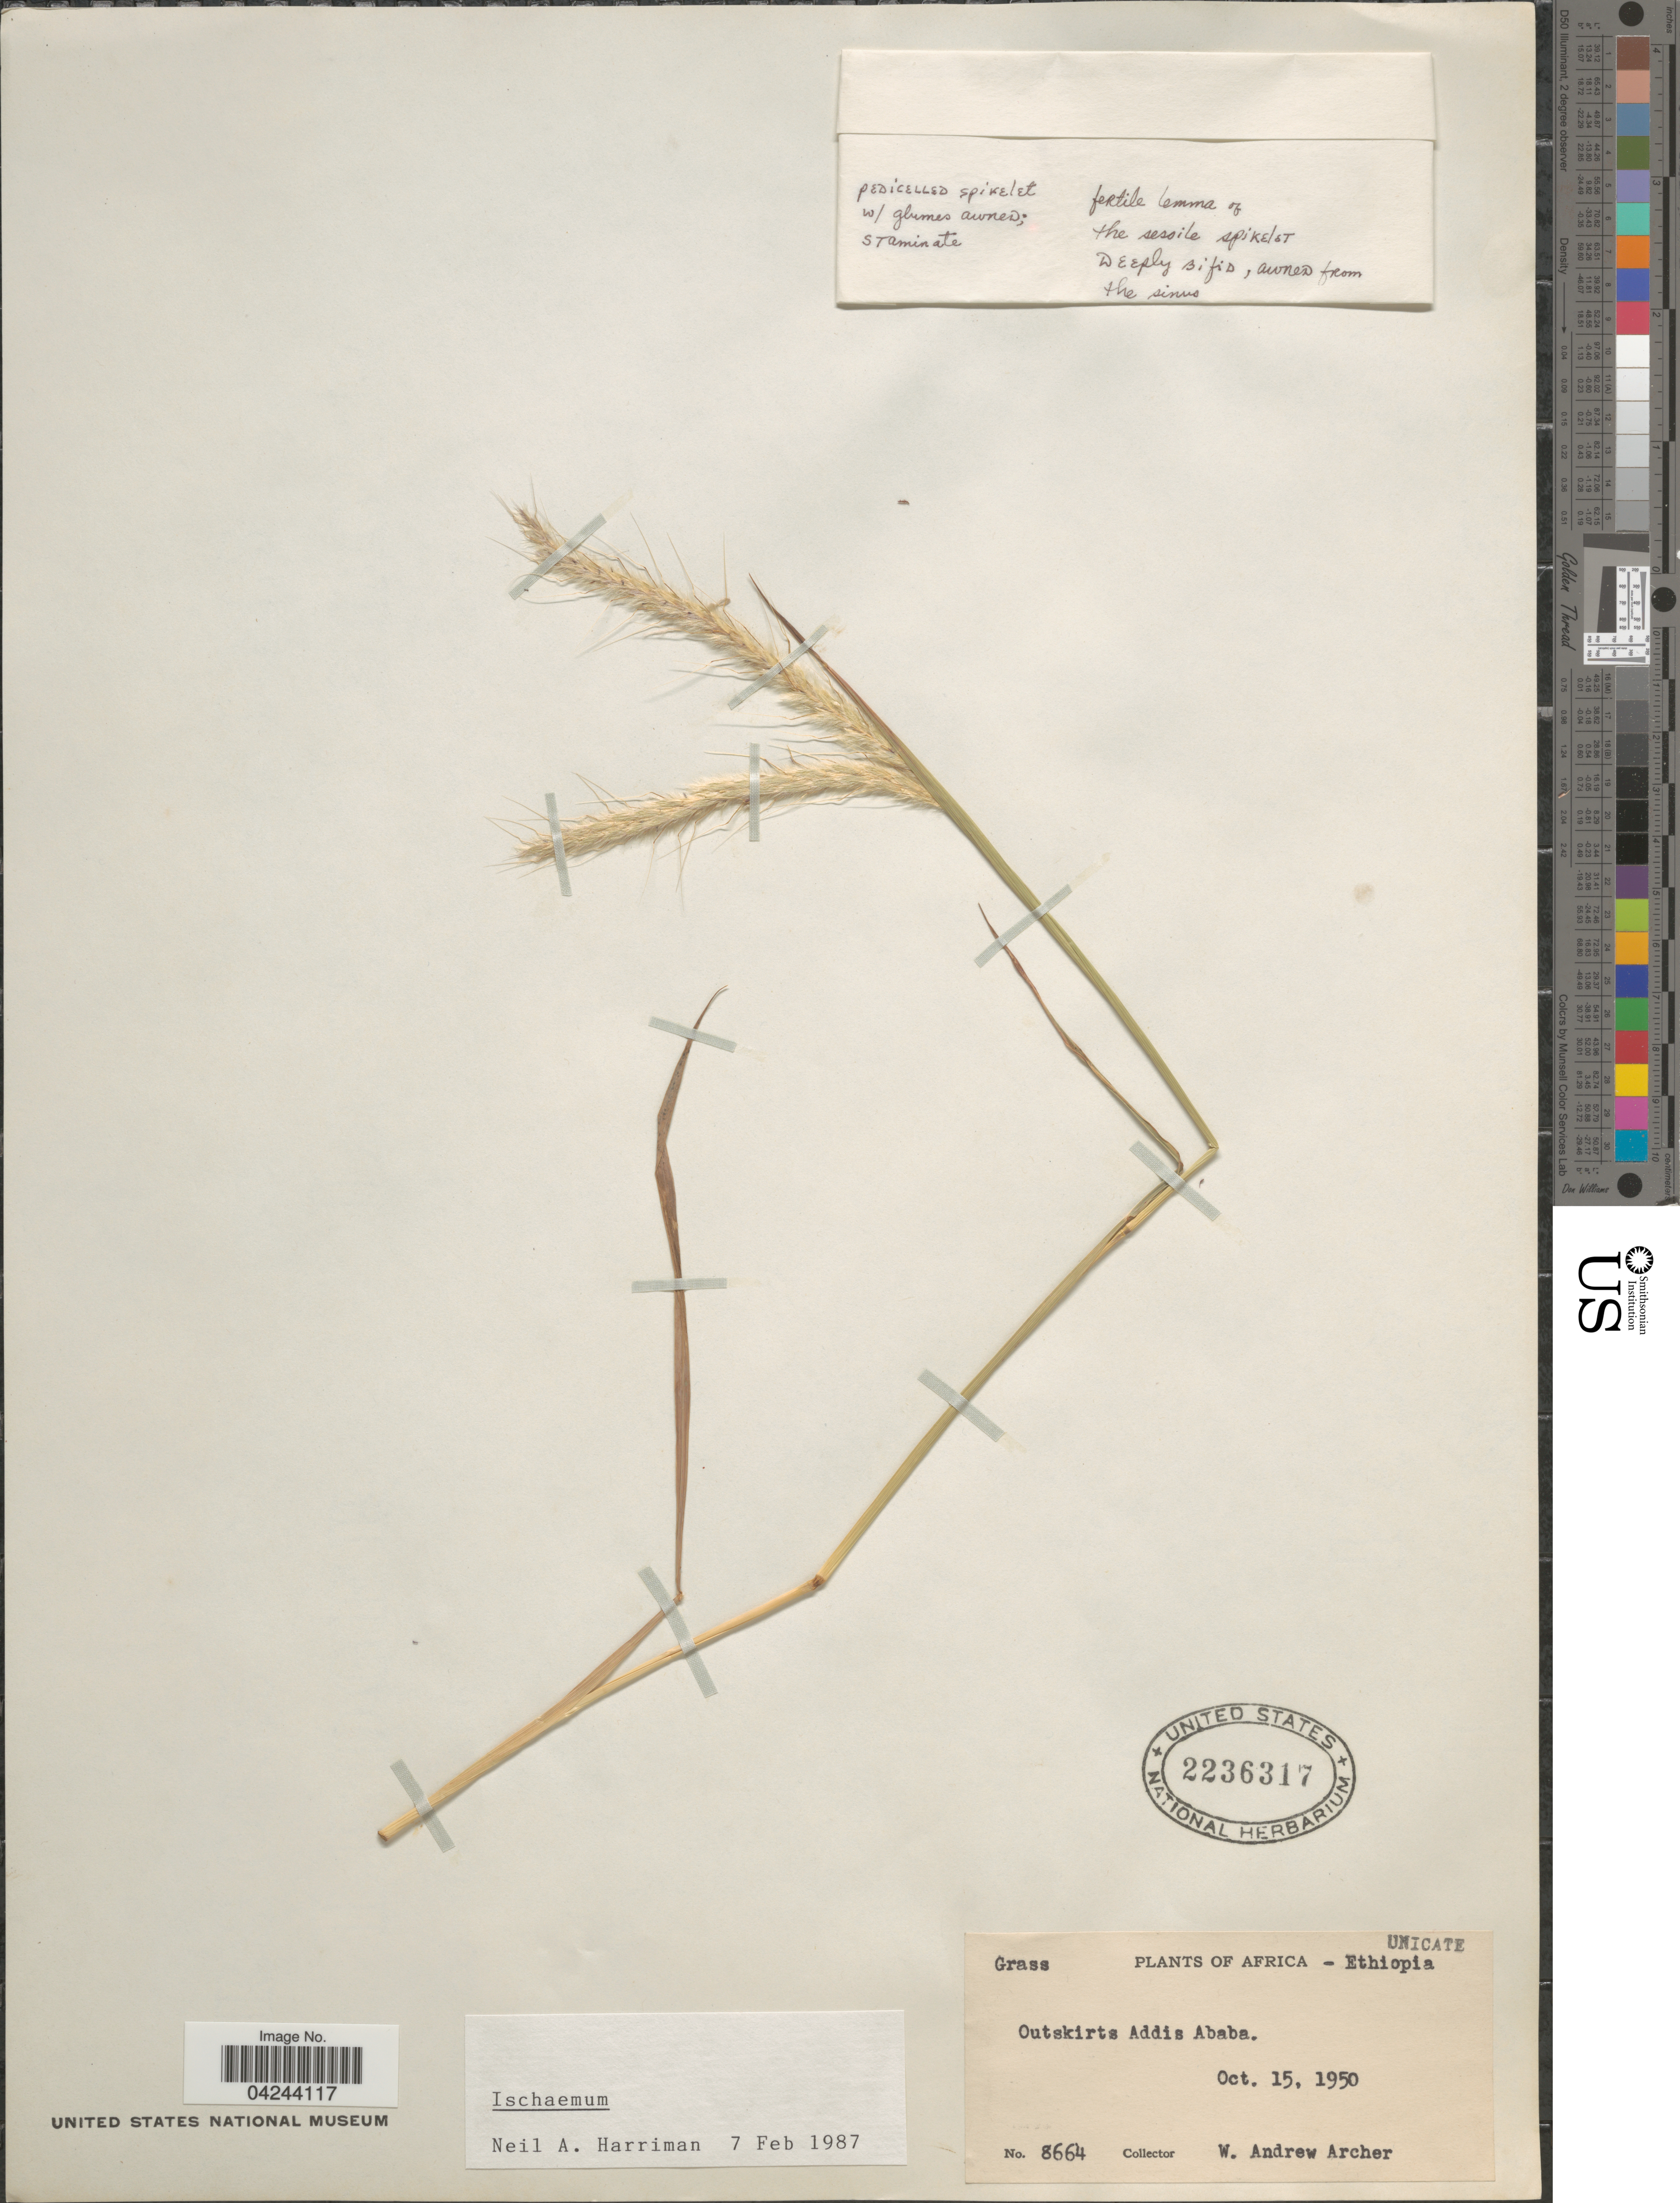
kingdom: Plantae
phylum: Tracheophyta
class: Liliopsida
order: Poales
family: Poaceae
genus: Ischaemum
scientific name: Ischaemum sp.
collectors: W. Archer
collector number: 8664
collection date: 1950-10-15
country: Ethiopia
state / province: Addis Ababa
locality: Outskirts Addis Ababa.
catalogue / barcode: US 2236317